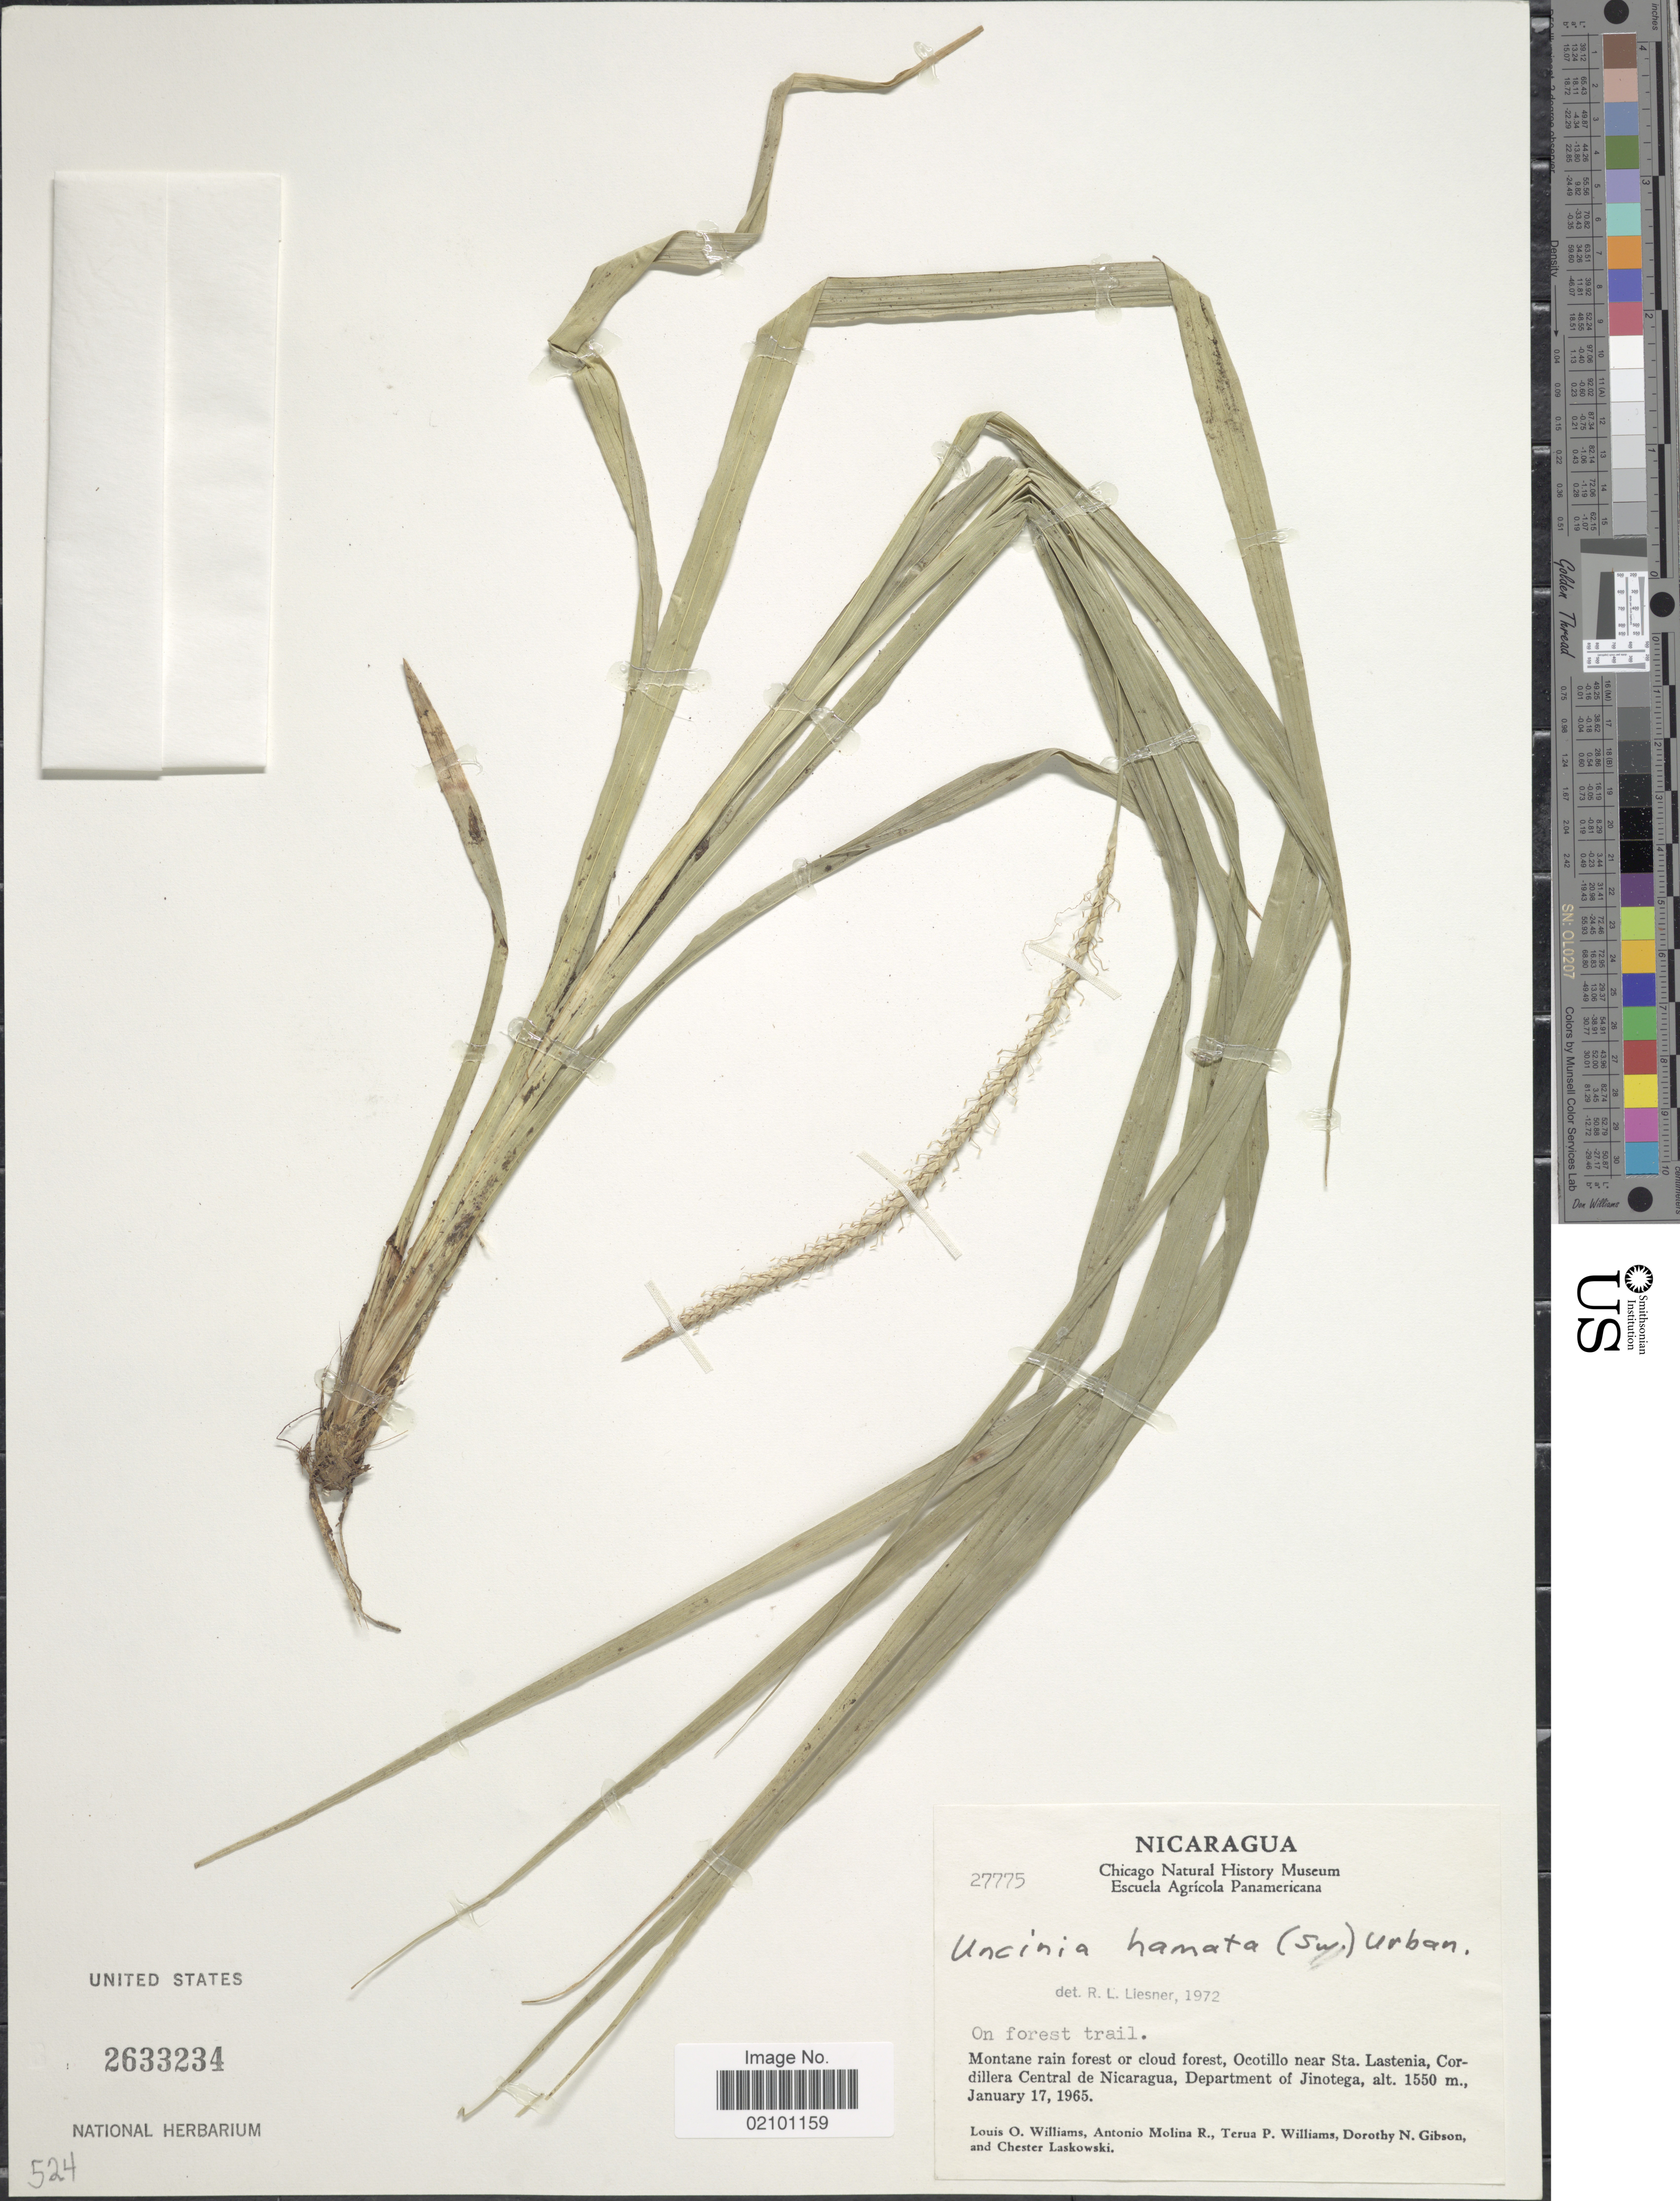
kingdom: Plantae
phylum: Tracheophyta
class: Liliopsida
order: Poales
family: Cyperaceae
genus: Carex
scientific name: Carex hamata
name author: Sw.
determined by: Jimnéz-Mejias, Pedro, (UPOS), Universidad Pablo de Olavide (SPAIN)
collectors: L. O. Williams, A. Molina R., T. P. Williams, D. N. Gibson & C. Laskowski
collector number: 27775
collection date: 1965-01-17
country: Nicaragua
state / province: Jinotega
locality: Ocotillo near Sta. Lastenia, Cordillera Central de Nicaragua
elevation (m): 1550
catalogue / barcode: US 2633234